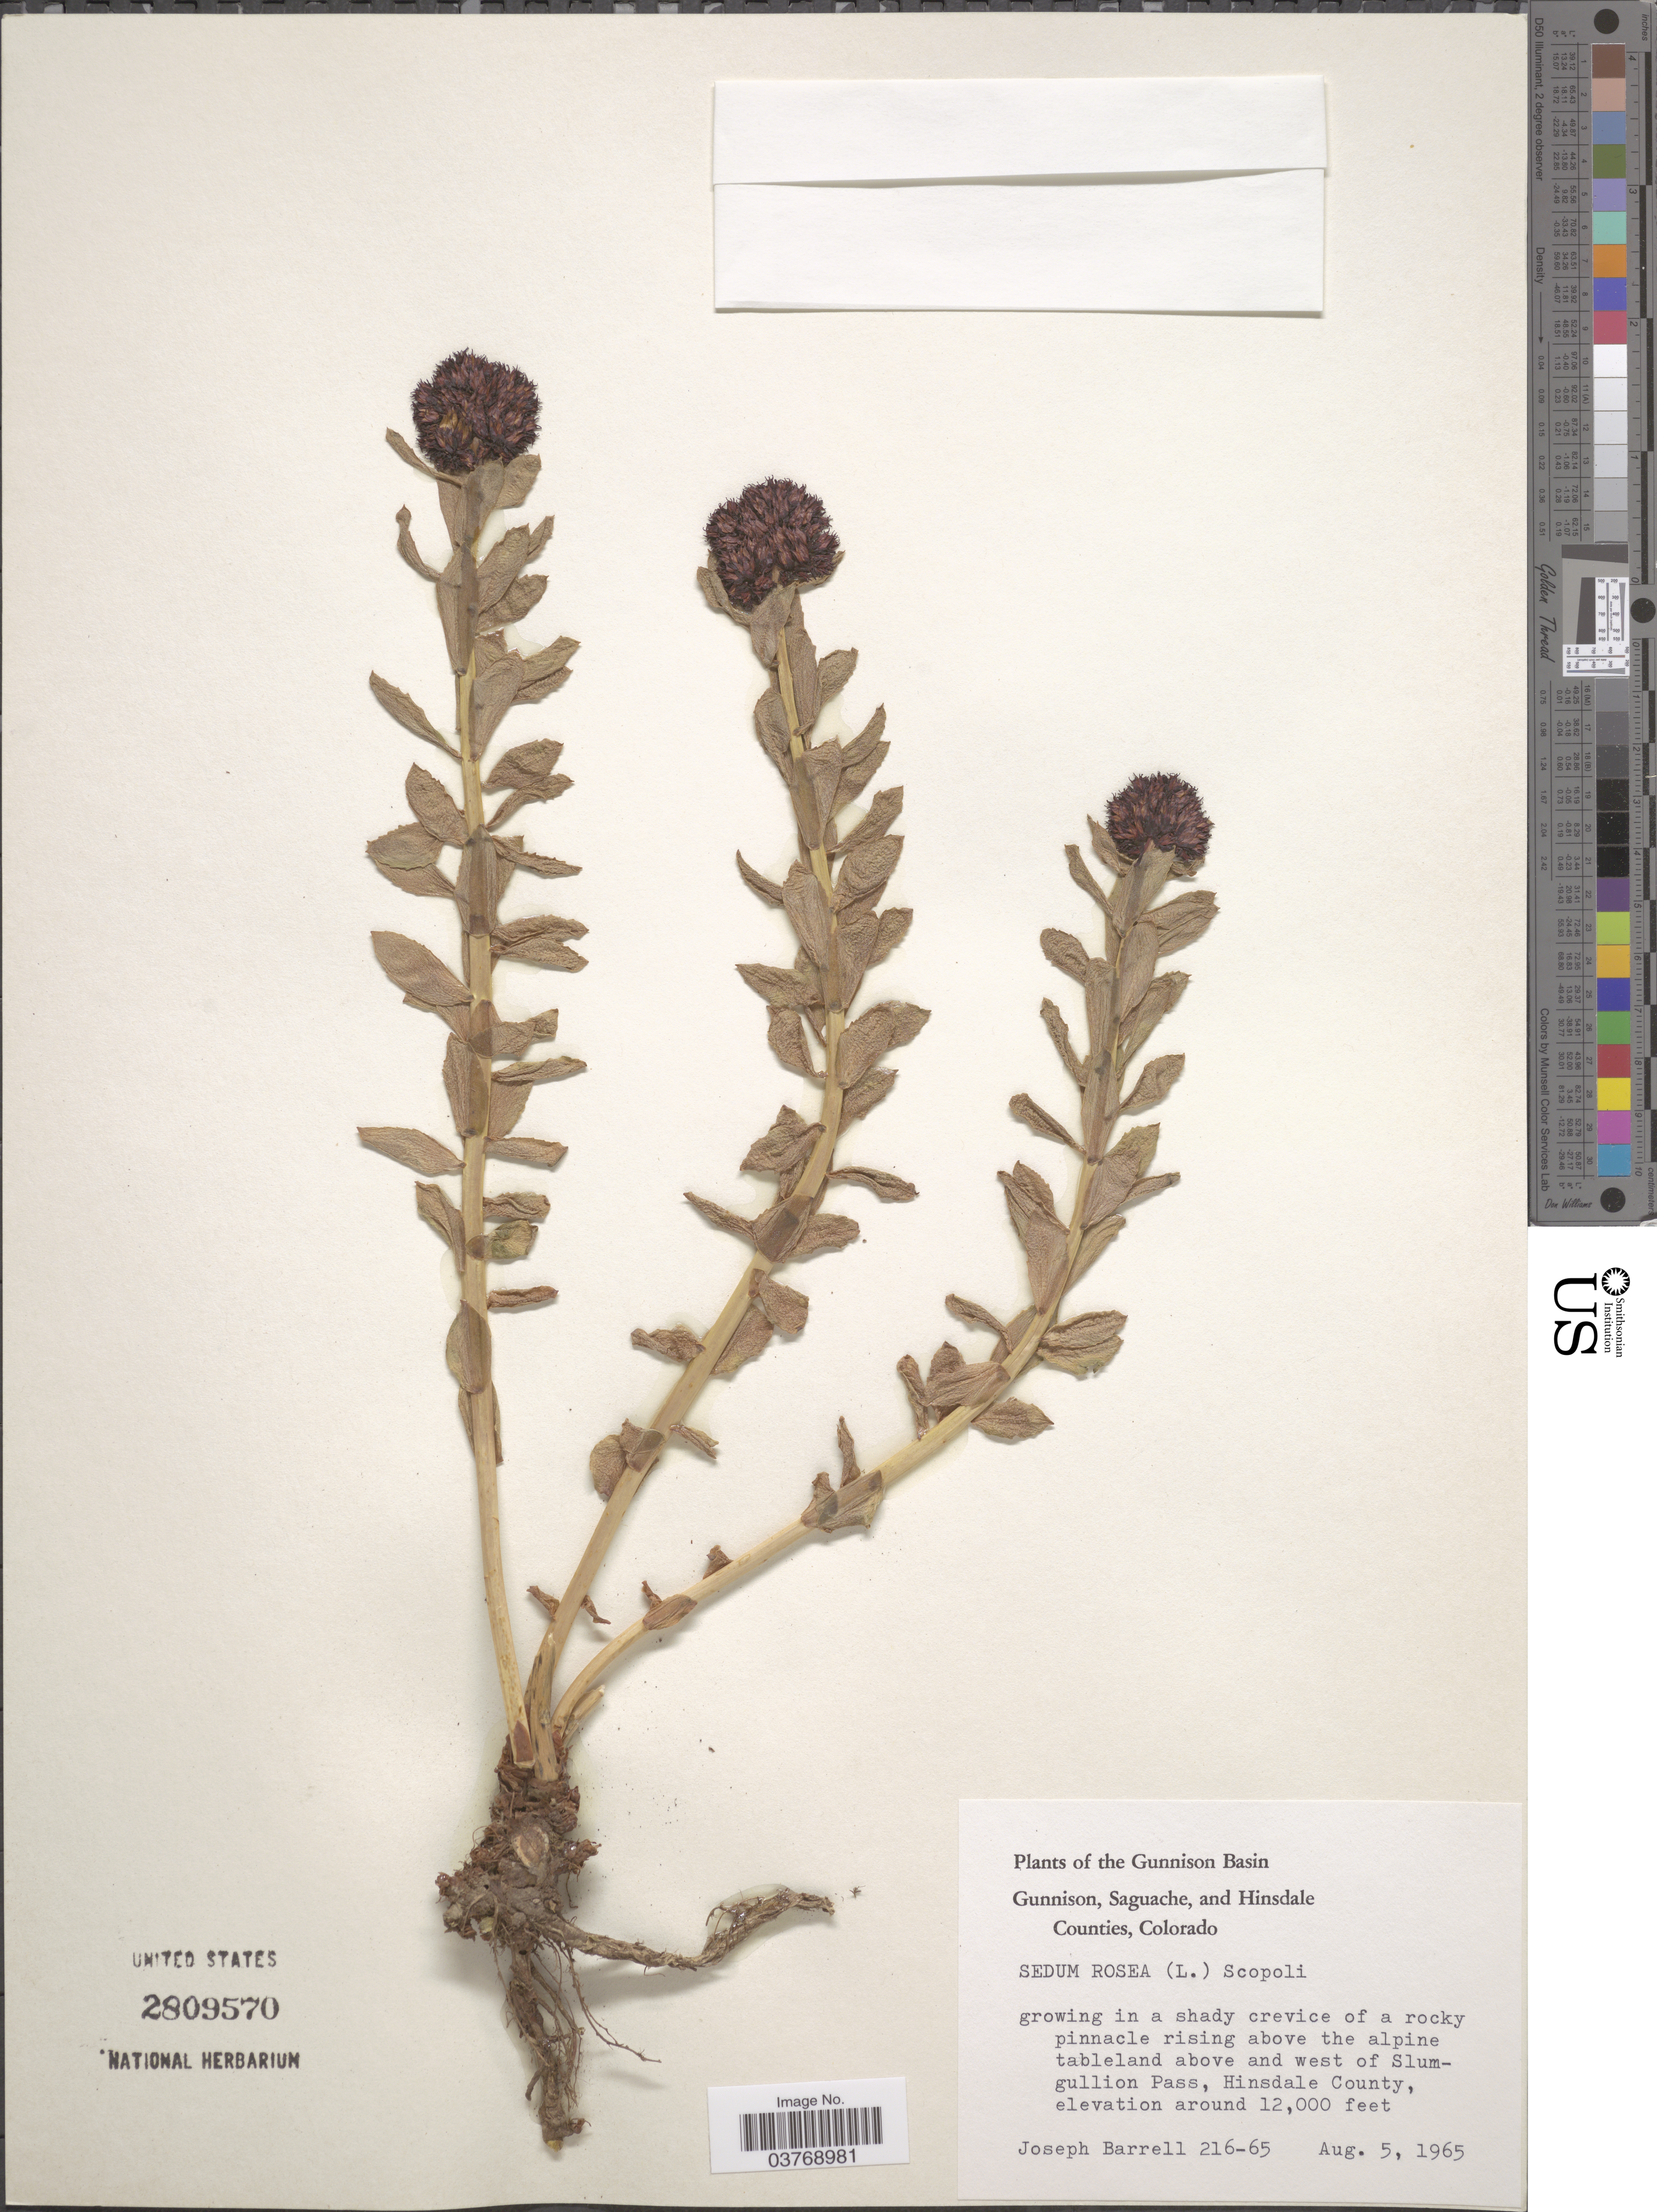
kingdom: Plantae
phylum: Tracheophyta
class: Magnoliopsida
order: Saxifragales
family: Crassulaceae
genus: Rhodiola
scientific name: Rhodiola integrifolia subsp. integrifolia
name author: Raf.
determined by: Strong, Mark T., (BOT), Smithsonian Institution - National Museum of Natural History (UNITED STATES)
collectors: J. Barrell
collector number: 216-65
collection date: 1965-08-05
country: United States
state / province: Colorado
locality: The Gunnison Basin. Above the alpine tableland above and west of Slumgullion Pass, Hinsdale County.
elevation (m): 3658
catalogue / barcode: US 2809570